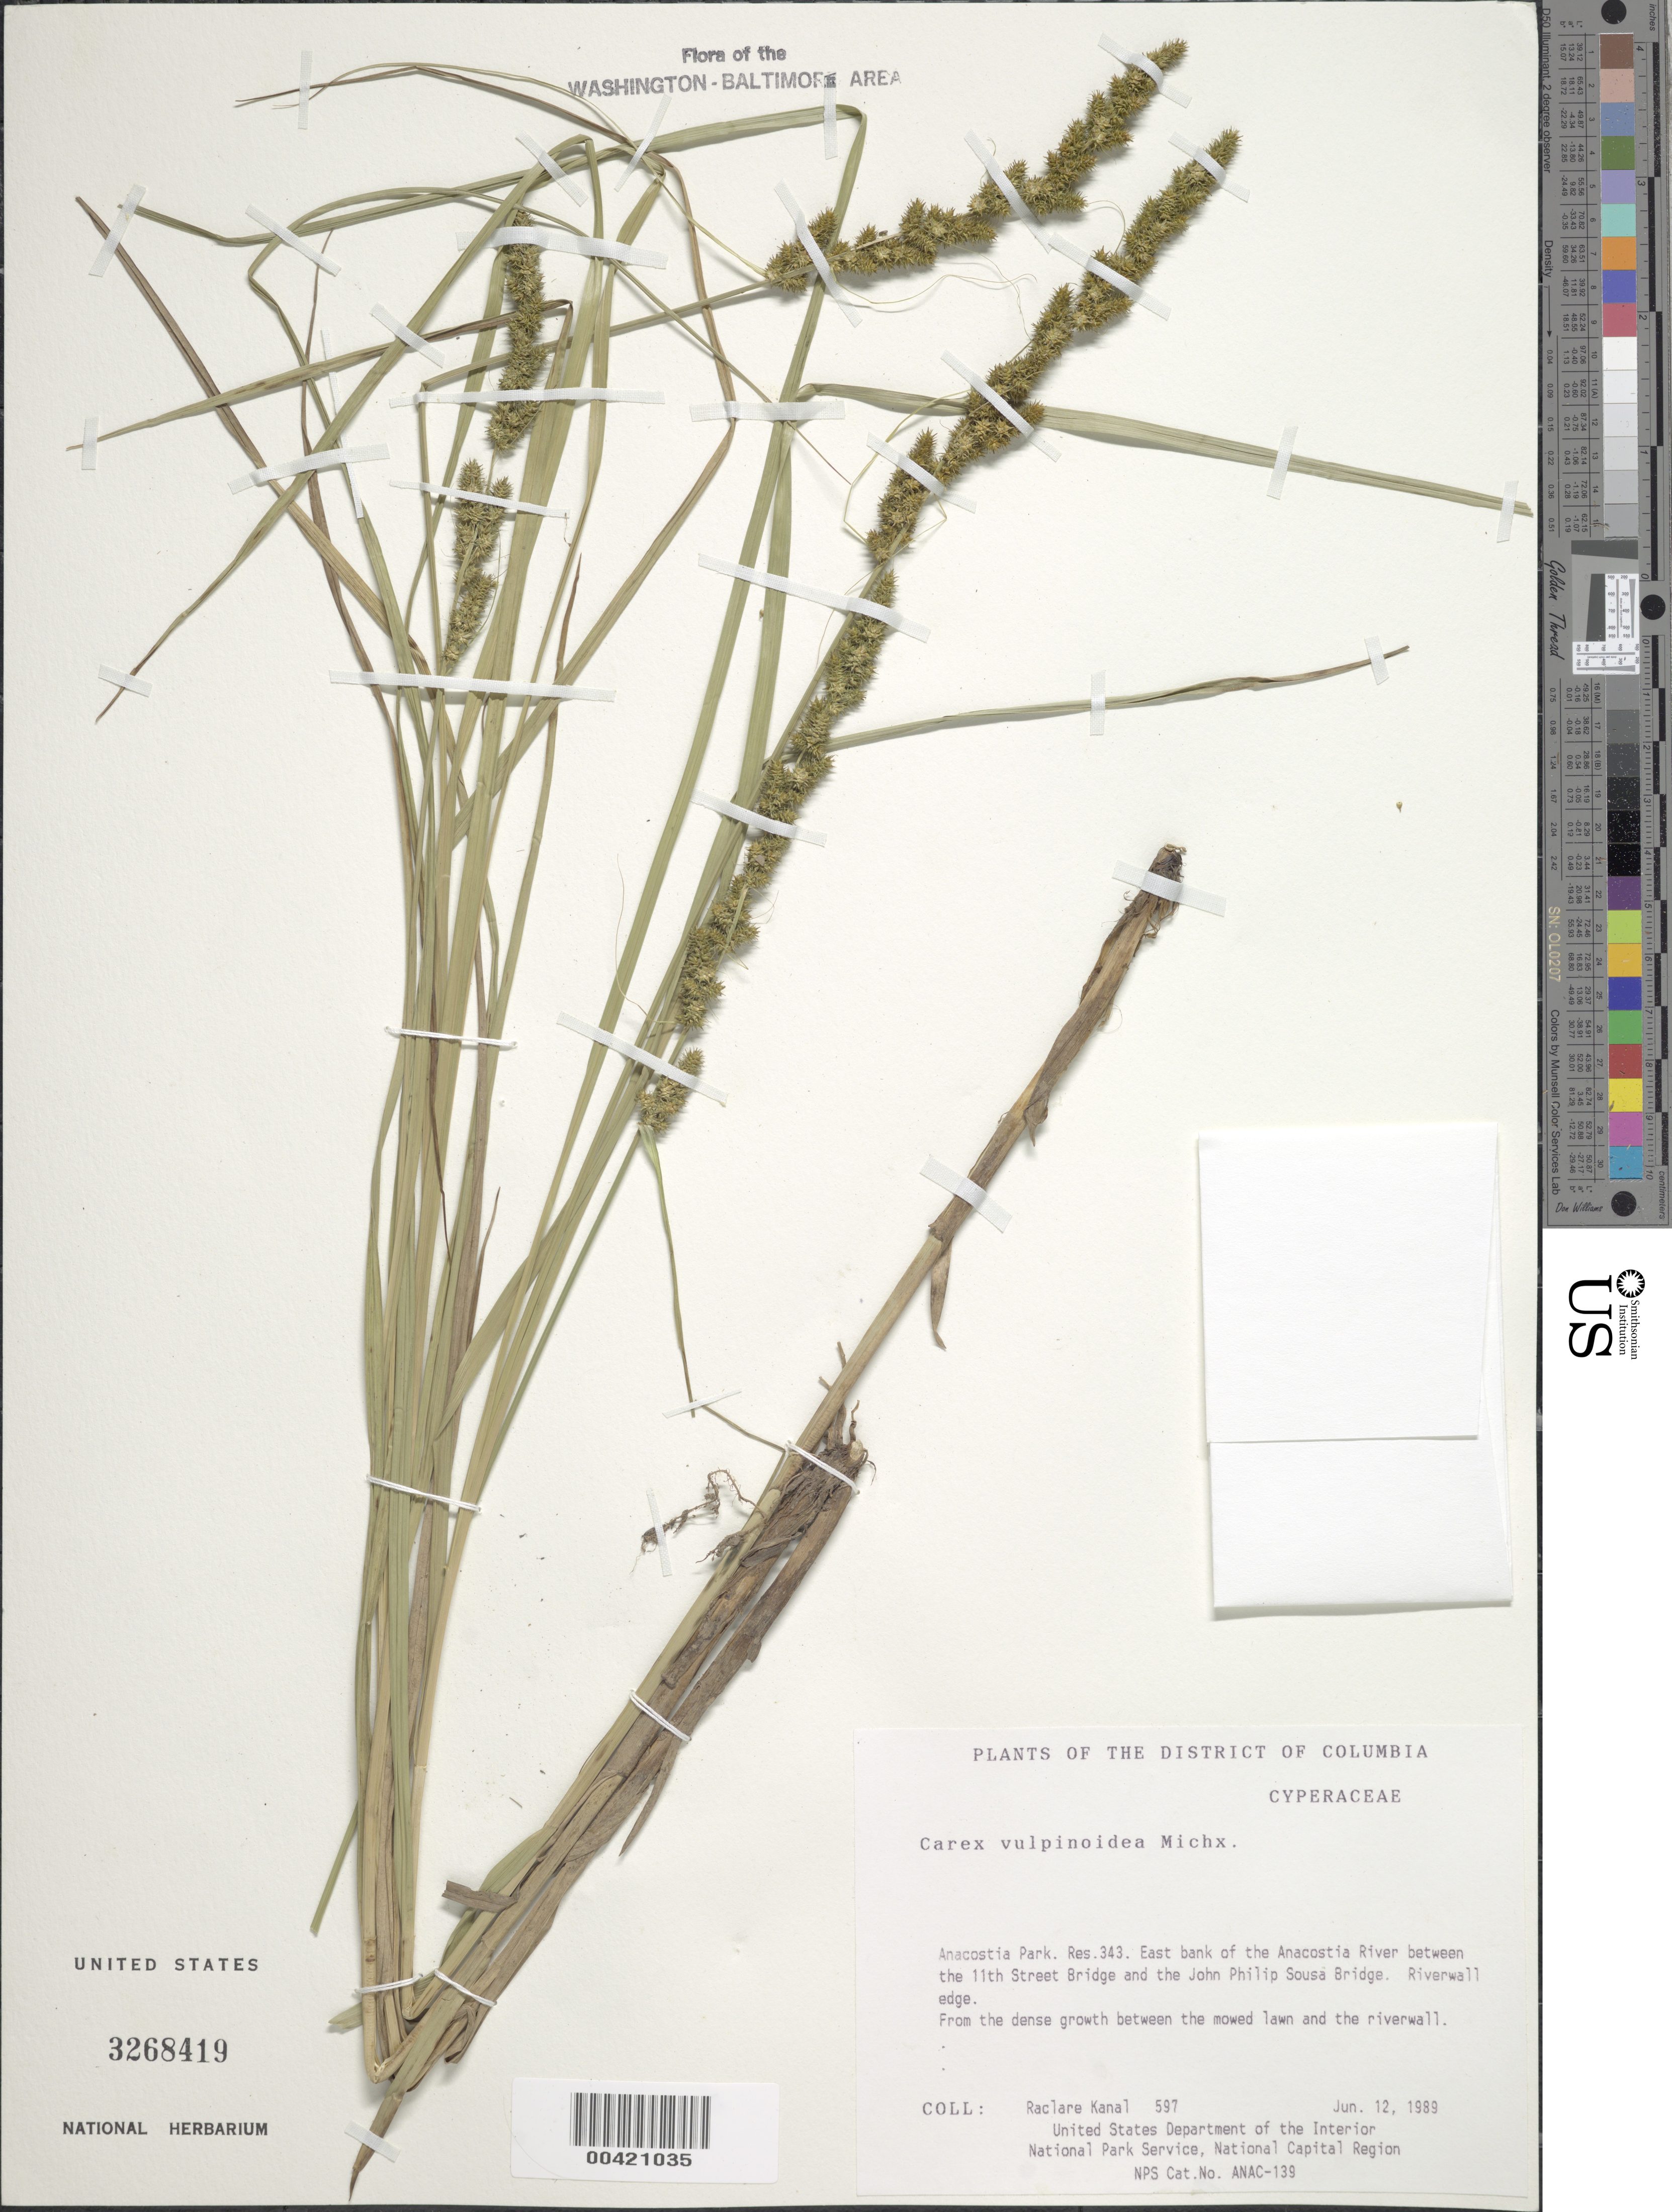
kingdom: Plantae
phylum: Tracheophyta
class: Liliopsida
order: Poales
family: Cyperaceae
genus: Carex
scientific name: Carex vulpinoidea Michx.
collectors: R. Kanal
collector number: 597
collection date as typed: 12 Jun 1989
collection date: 1989-06-12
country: United States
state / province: District of Columbia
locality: Anacostia Park, between 11th St Bridge and the John Philip Sousa Bridge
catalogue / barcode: US 3268419